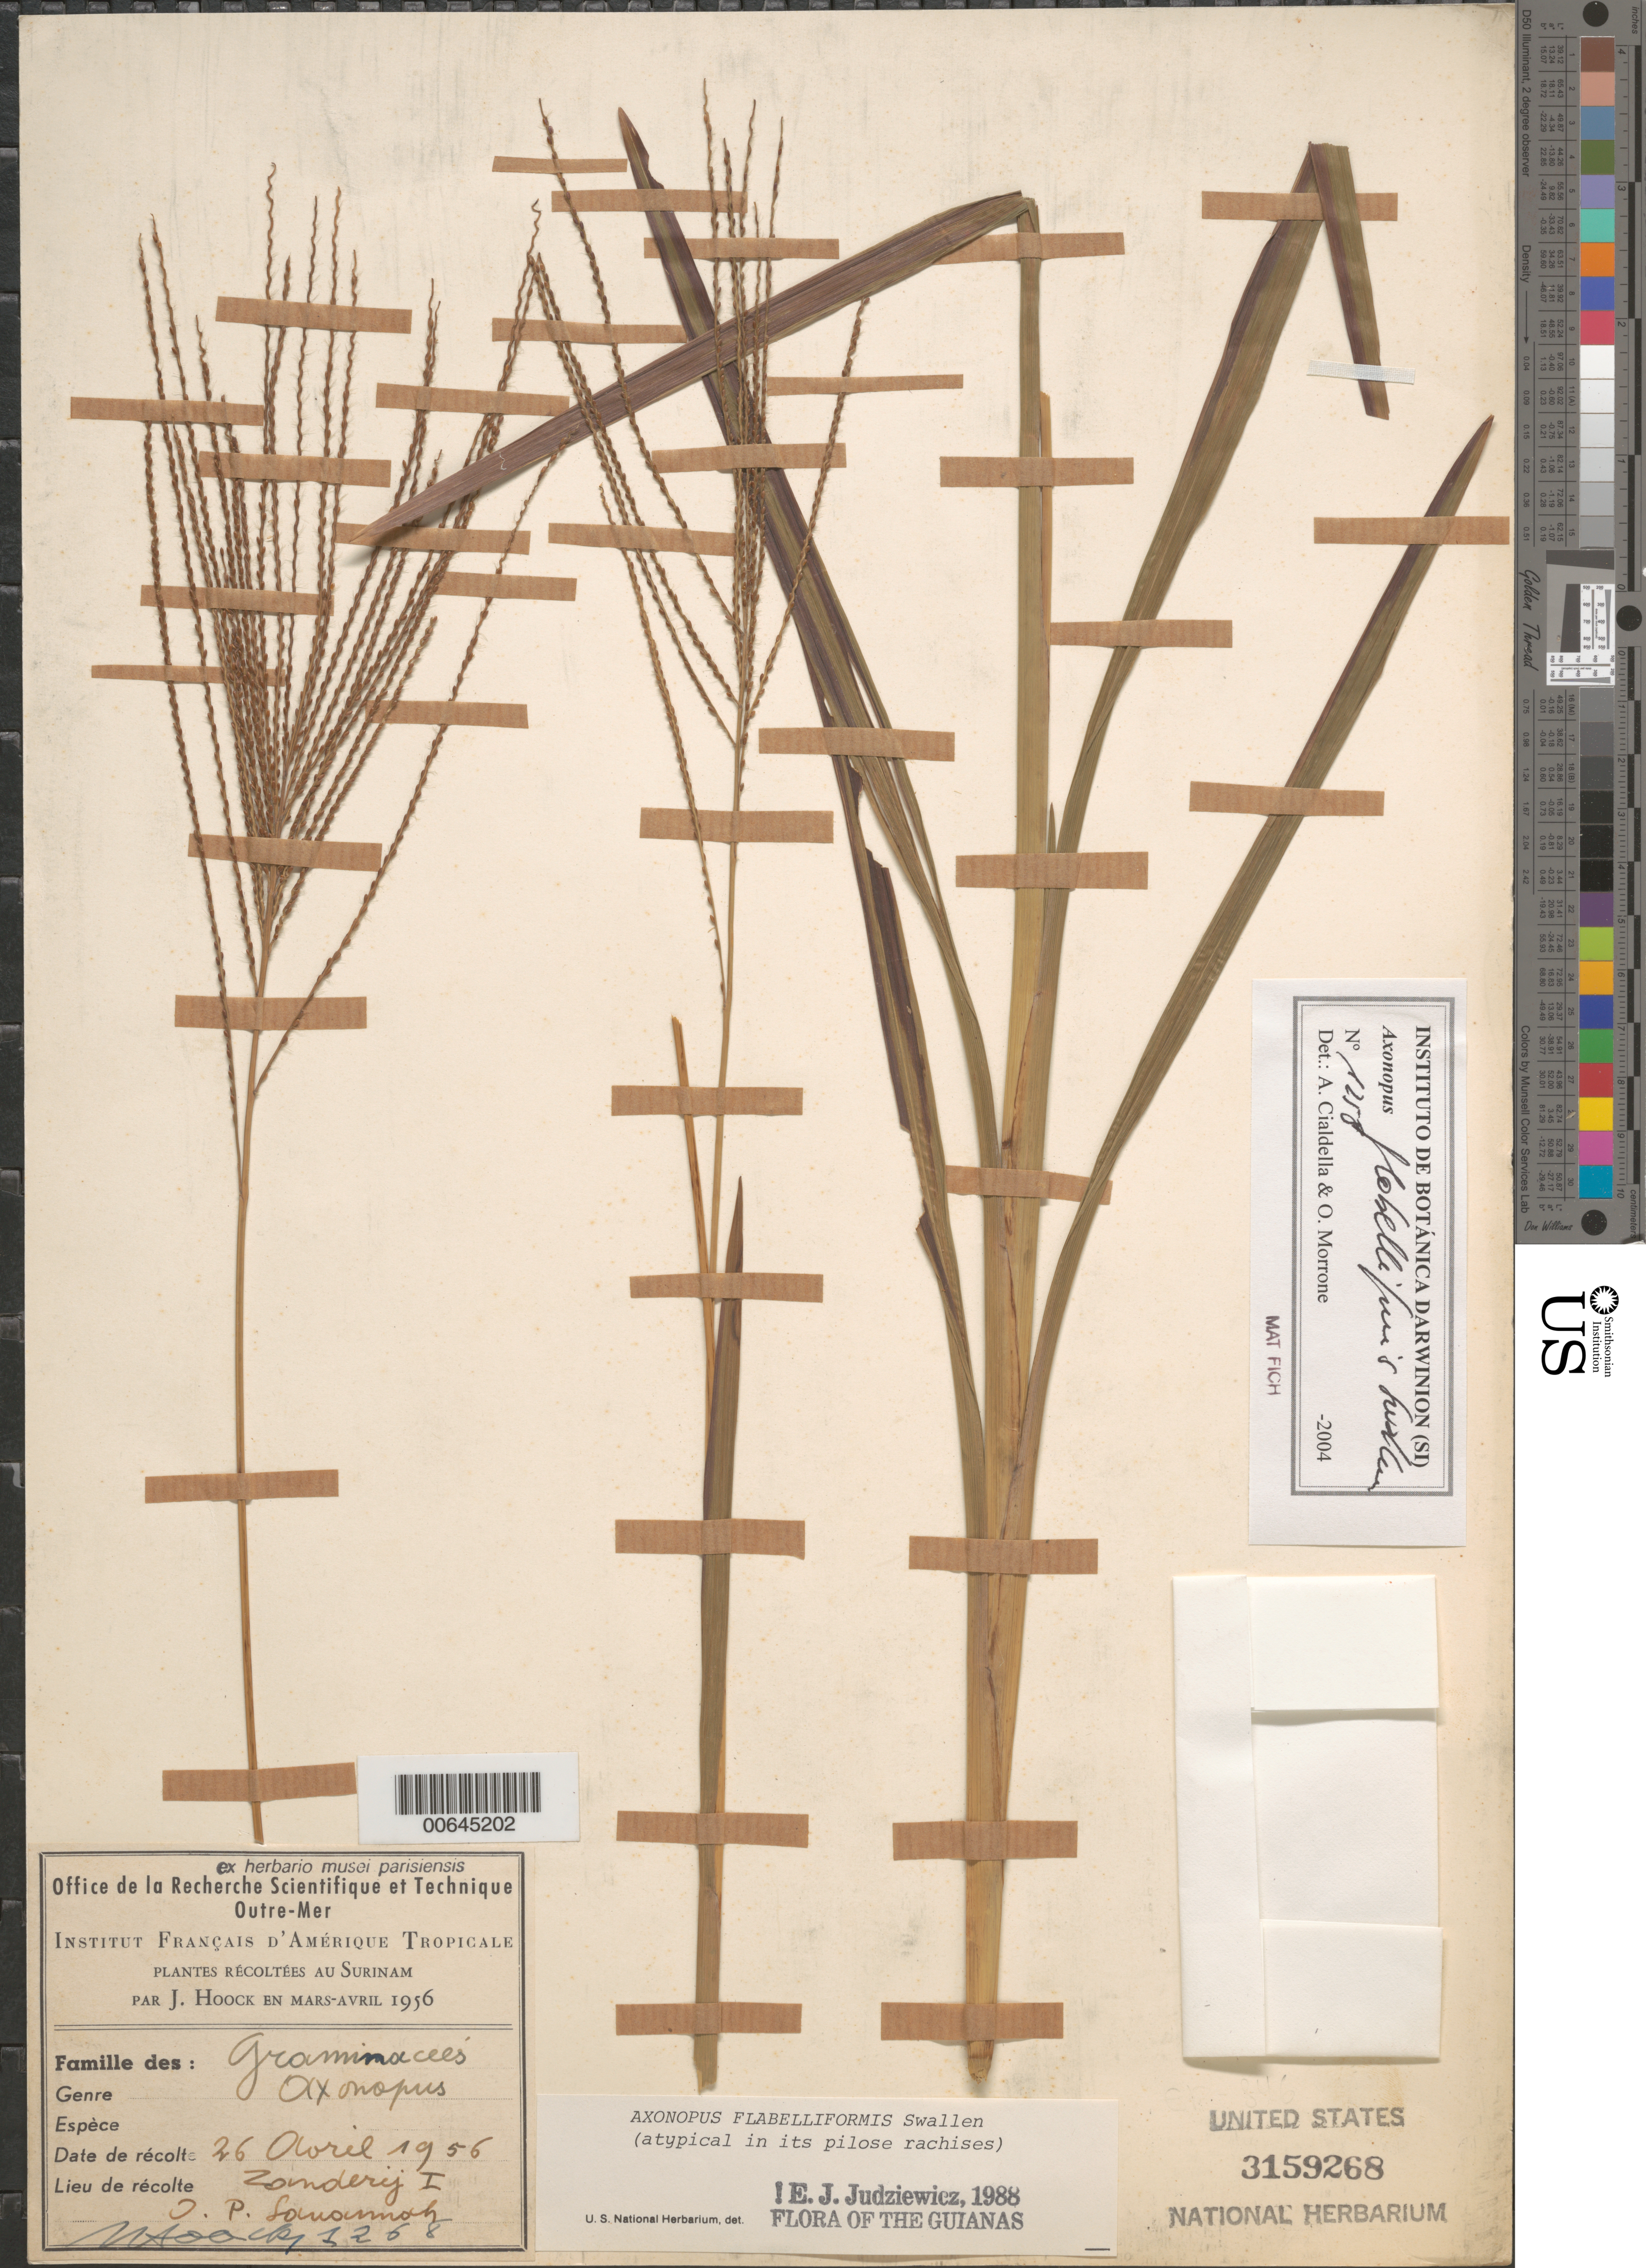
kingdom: Plantae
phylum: Tracheophyta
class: Liliopsida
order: Poales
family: Poaceae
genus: Axonopus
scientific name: Axonopus flabelliformis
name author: Swallen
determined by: Judziewicz, E. J.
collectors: J. Hoock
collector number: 1268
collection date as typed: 26-Apr-56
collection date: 1956-04-26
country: Suriname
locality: Zanderij I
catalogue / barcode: US 3159268